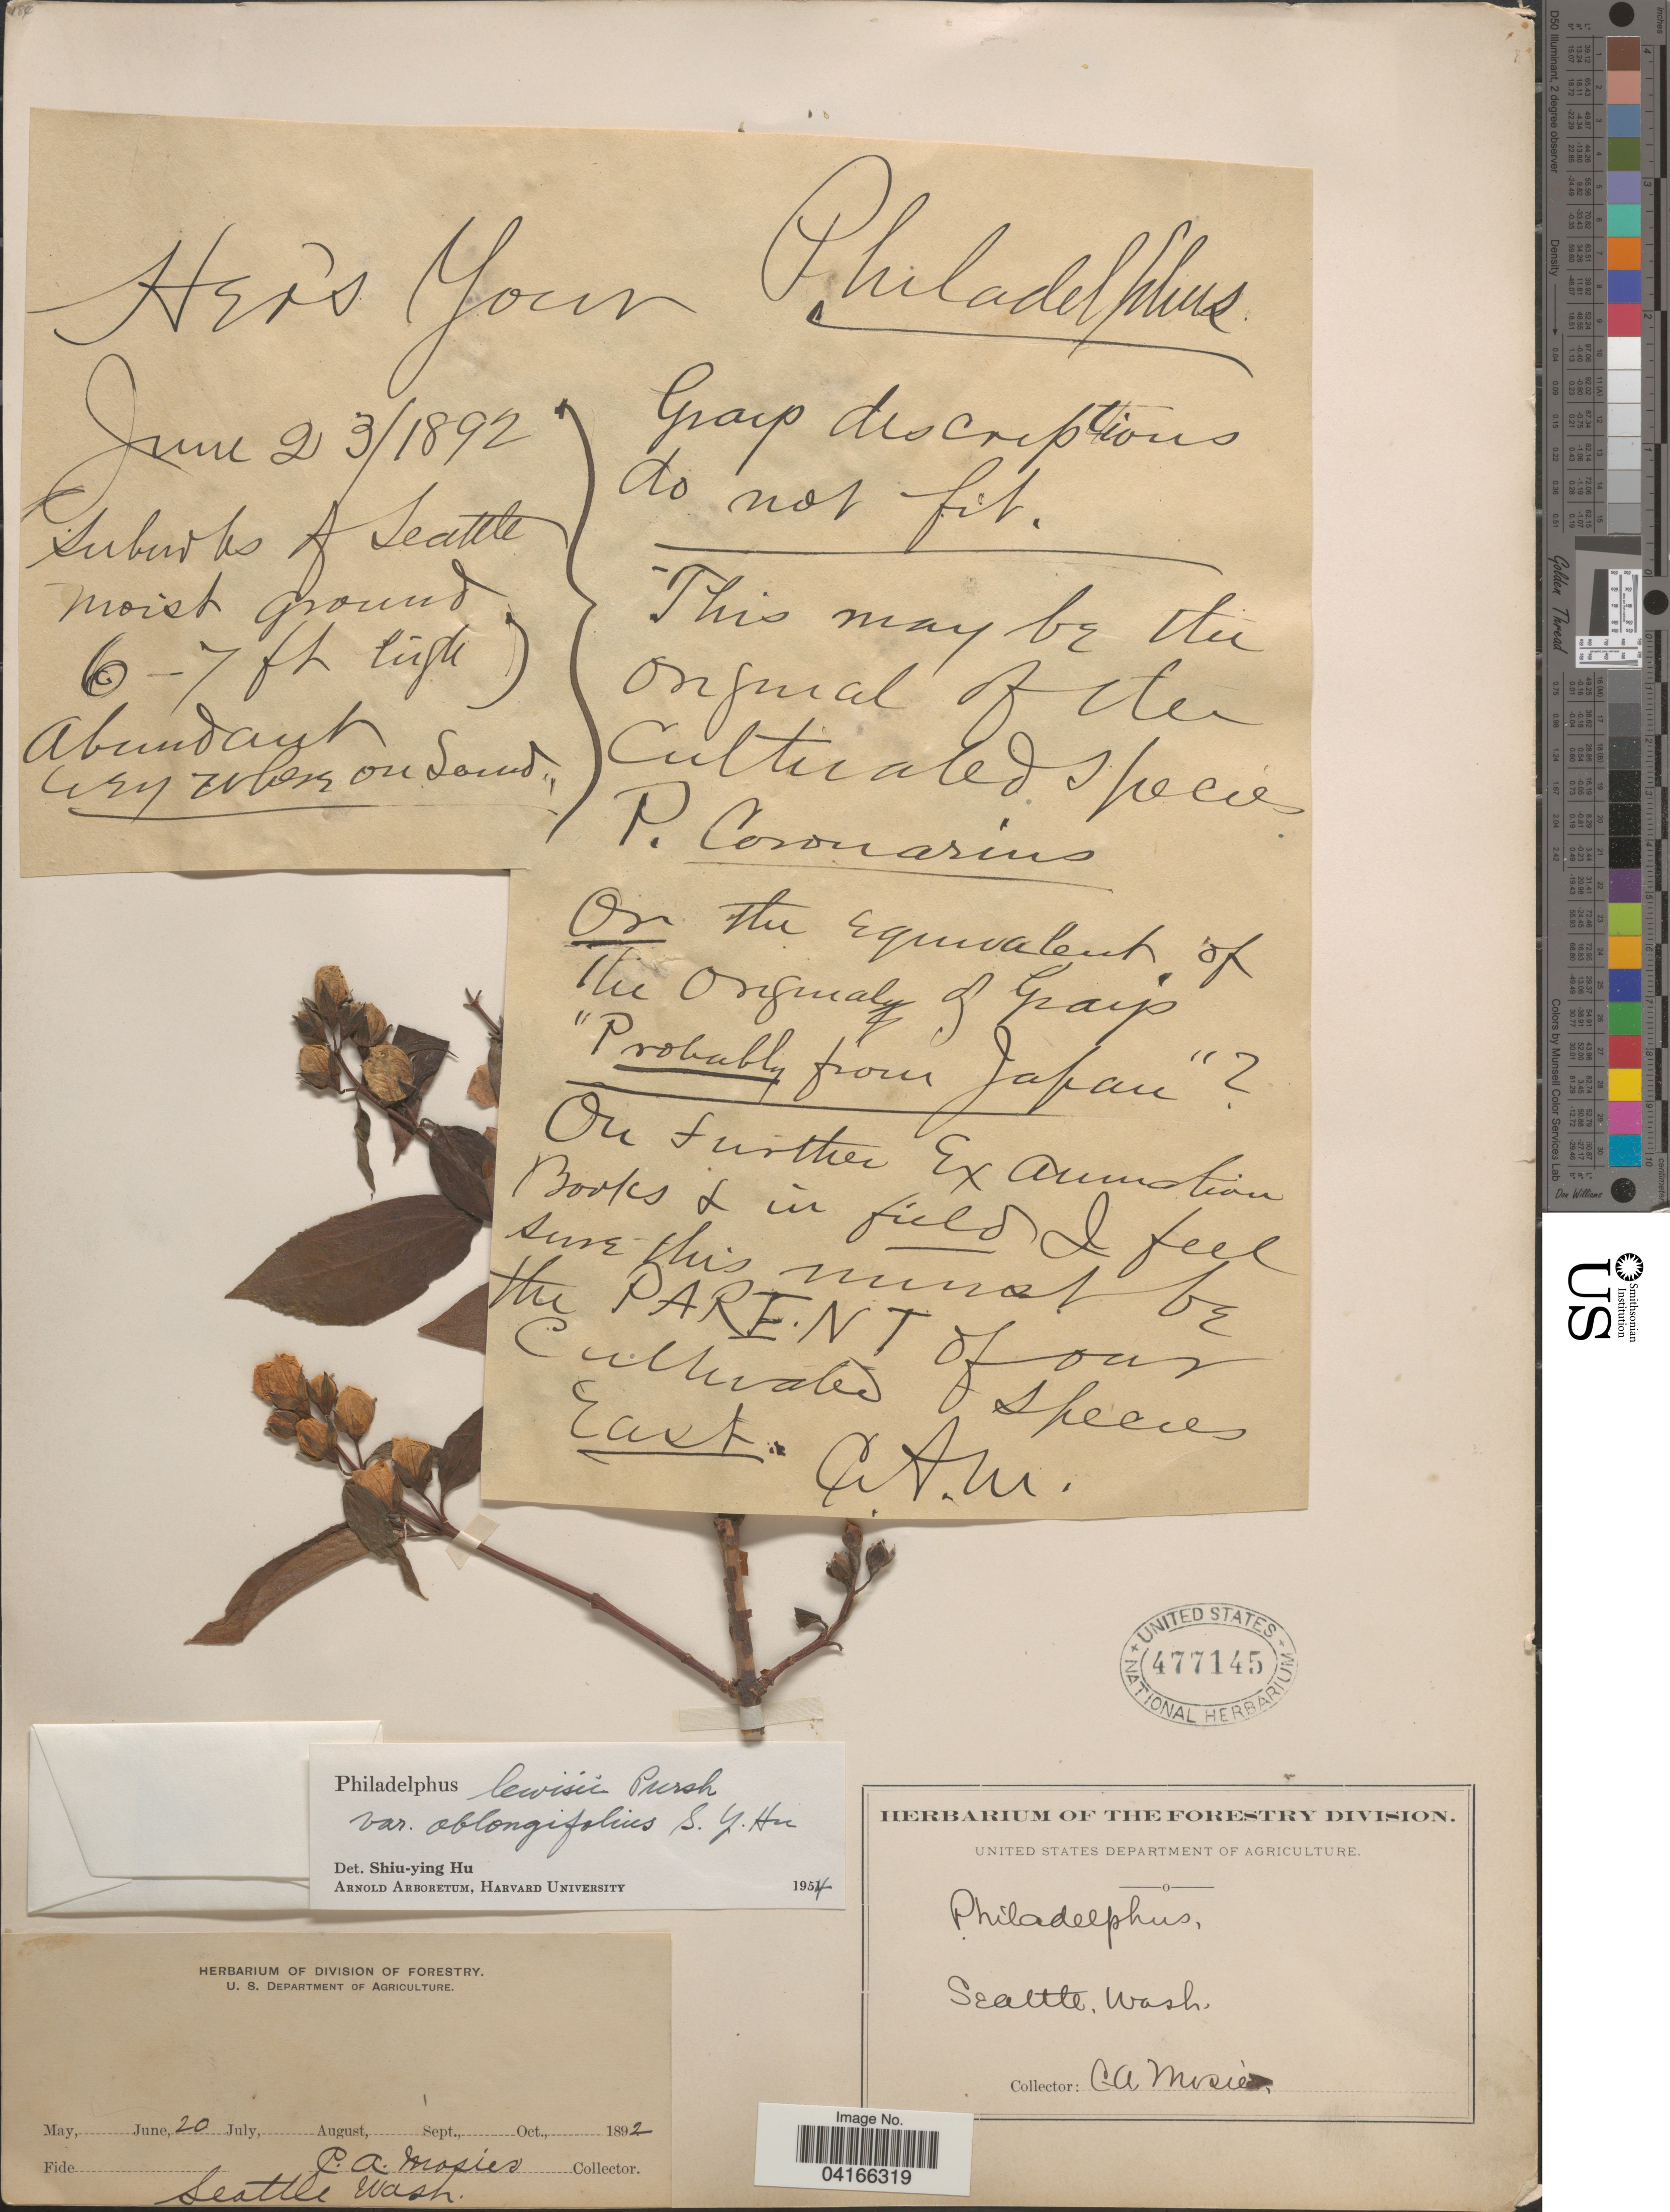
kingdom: Plantae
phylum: Tracheophyta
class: Magnoliopsida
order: Cornales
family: Hydrangeaceae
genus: Philadelphus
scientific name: Philadelphus lewisii var. oblongifolius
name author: S.Y. Hu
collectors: C. A. Mosier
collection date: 1892-06-20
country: United States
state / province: Washington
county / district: King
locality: Seattle.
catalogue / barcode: US 477145